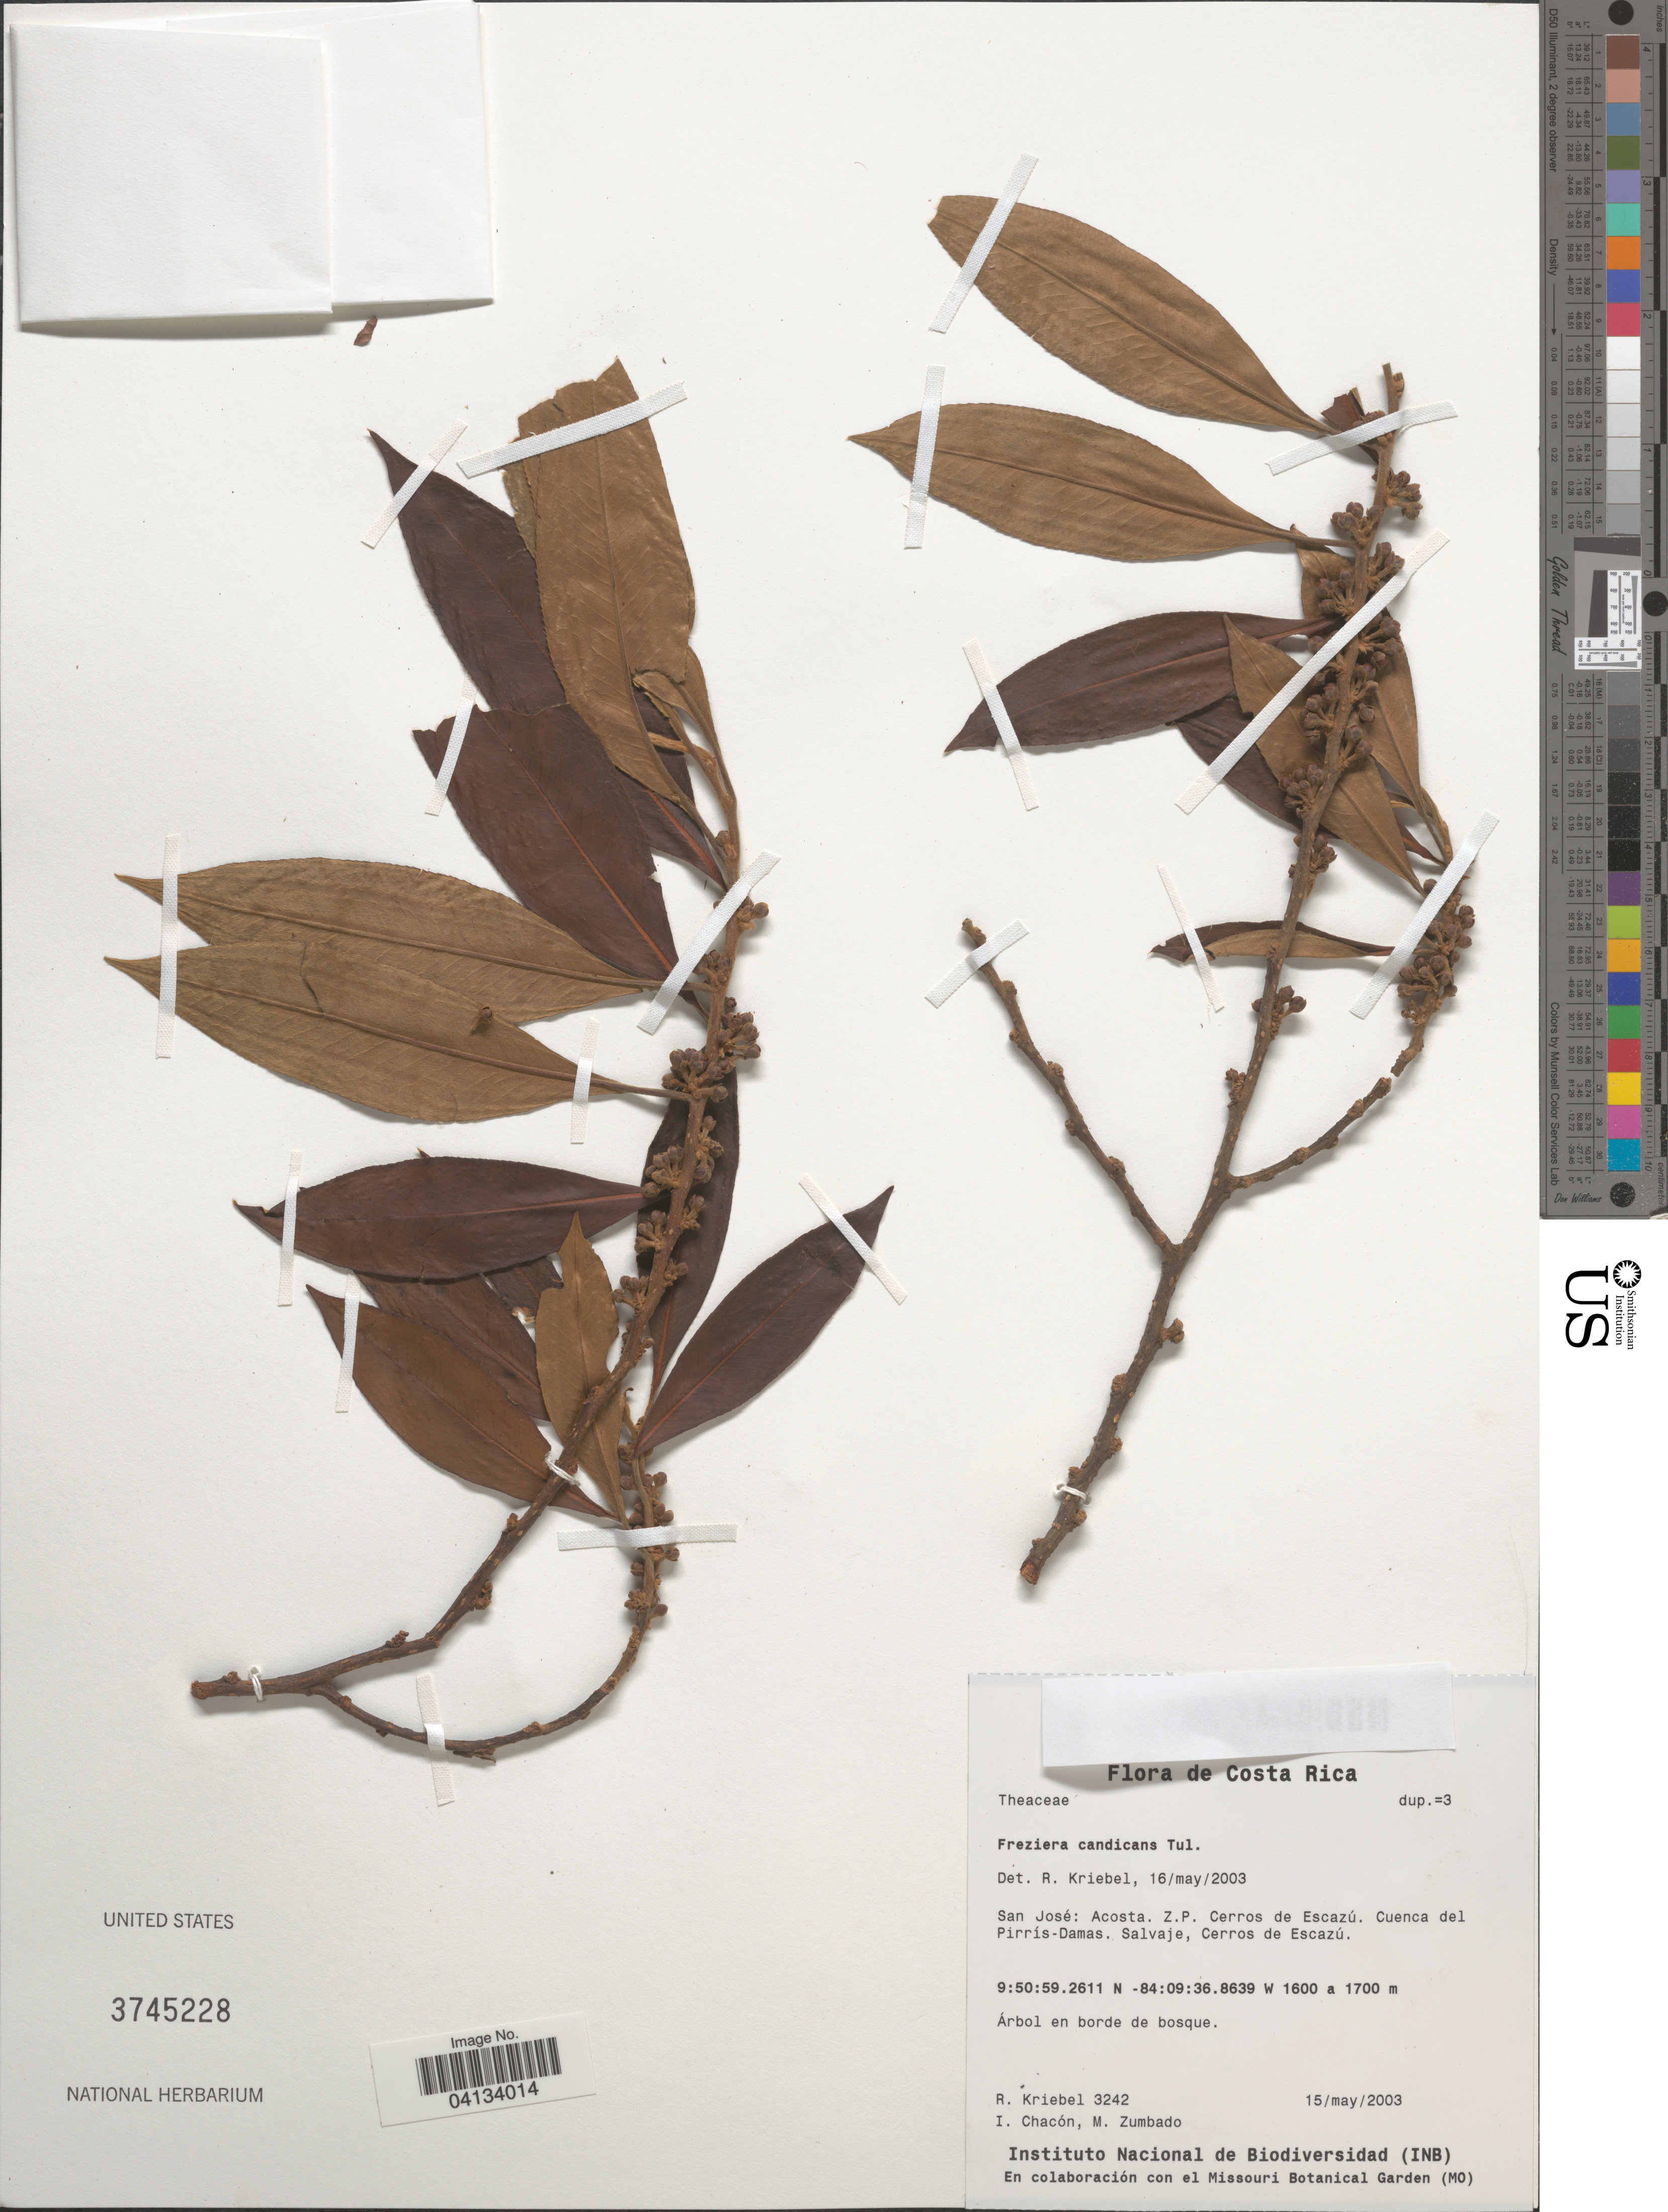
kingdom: Plantae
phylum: Tracheophyta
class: Magnoliopsida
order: Ericales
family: Pentaphylacaceae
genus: Freziera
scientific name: Freziera candicans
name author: Tul.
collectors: R. Kriebel, I. Chacón & M. Zumbado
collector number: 3242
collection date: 2003-05-15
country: Costa Rica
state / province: San José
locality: Acosta. Z.P. Cerros de Escazú. Cuenca del Pirrís-Damas. Salvaje, Cerros de Escazú.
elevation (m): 1600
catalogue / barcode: US 3745228